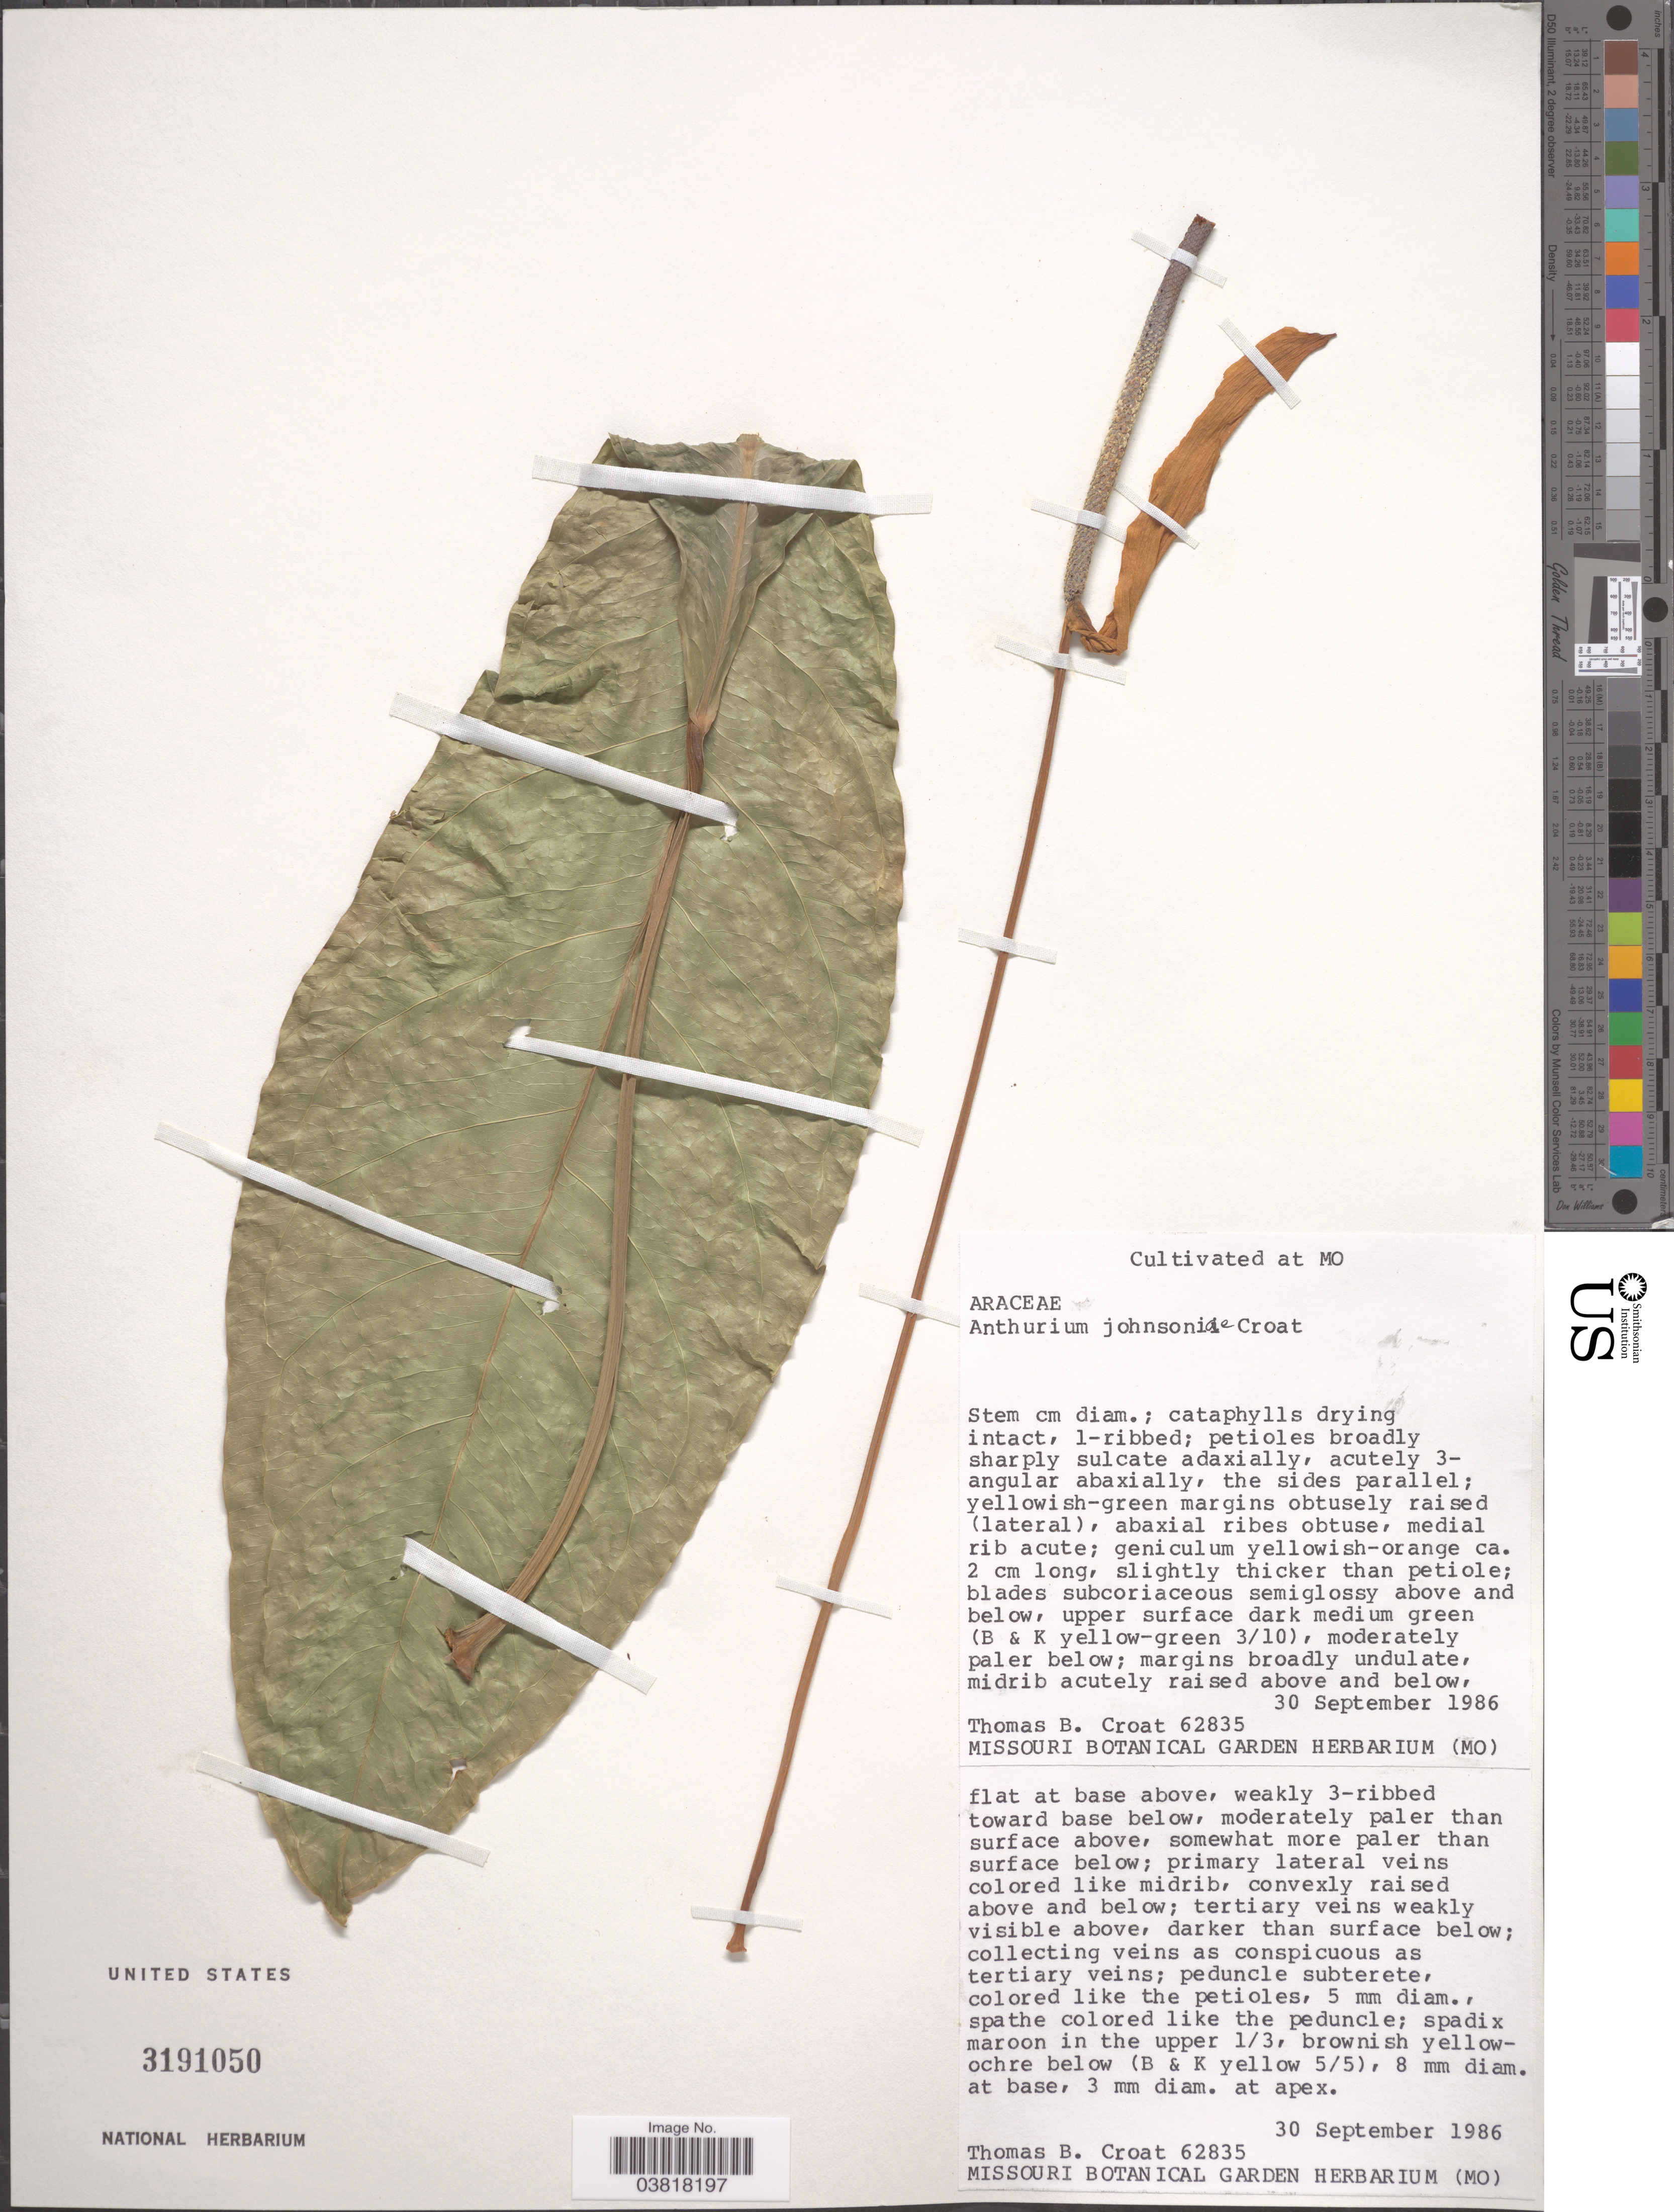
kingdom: Plantae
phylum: Tracheophyta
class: Liliopsida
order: Alismatales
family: Araceae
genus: Anthurium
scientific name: Anthurium johnsoniae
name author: Croat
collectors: T. B. Croat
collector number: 62835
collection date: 1986-09-30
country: United States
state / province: Missouri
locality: Missouri Botanical Garden Herbarium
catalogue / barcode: US 3191050